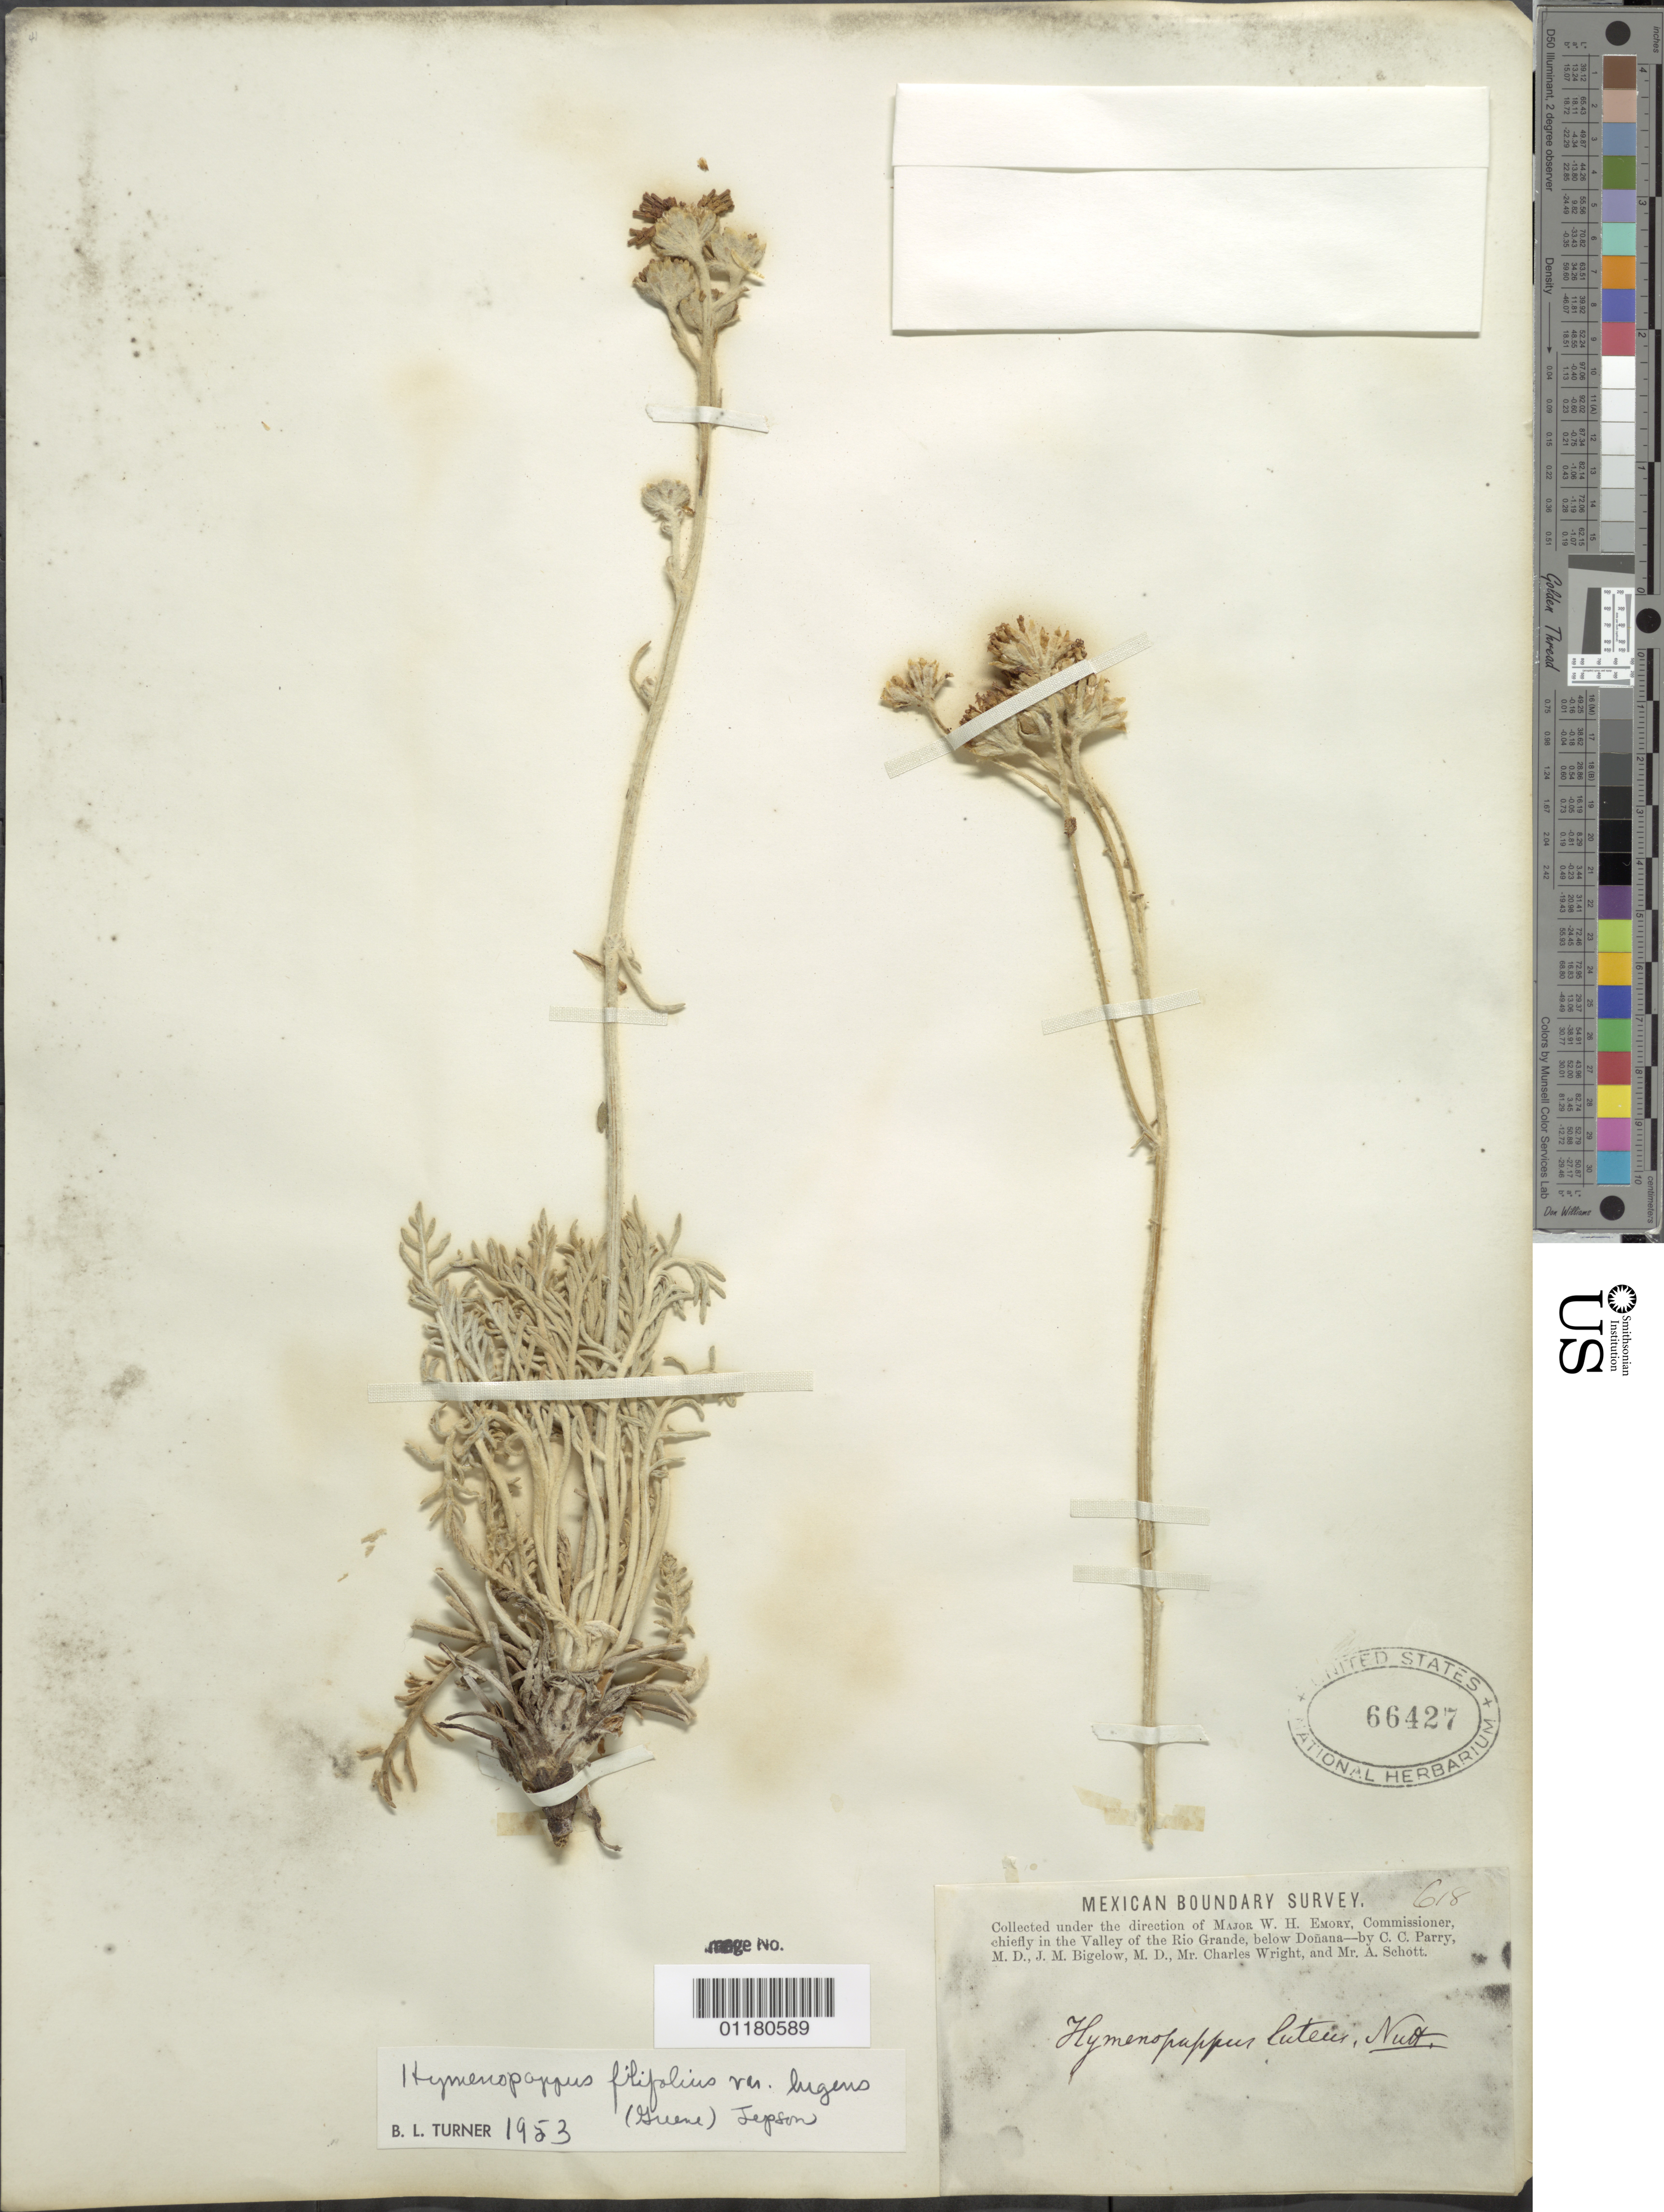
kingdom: Plantae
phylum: Tracheophyta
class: Magnoliopsida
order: Asterales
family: Asteraceae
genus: Hymenopappus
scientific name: Hymenopappus filifolius var. lugens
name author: (Greene) Jeps.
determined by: Turner, B. L.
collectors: C. C. Parry, J. M. Bigelow, C. Wright & A. Schott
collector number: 618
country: United States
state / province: Texas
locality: in the Valley of the Rio Grande, below Donana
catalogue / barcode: US 66427